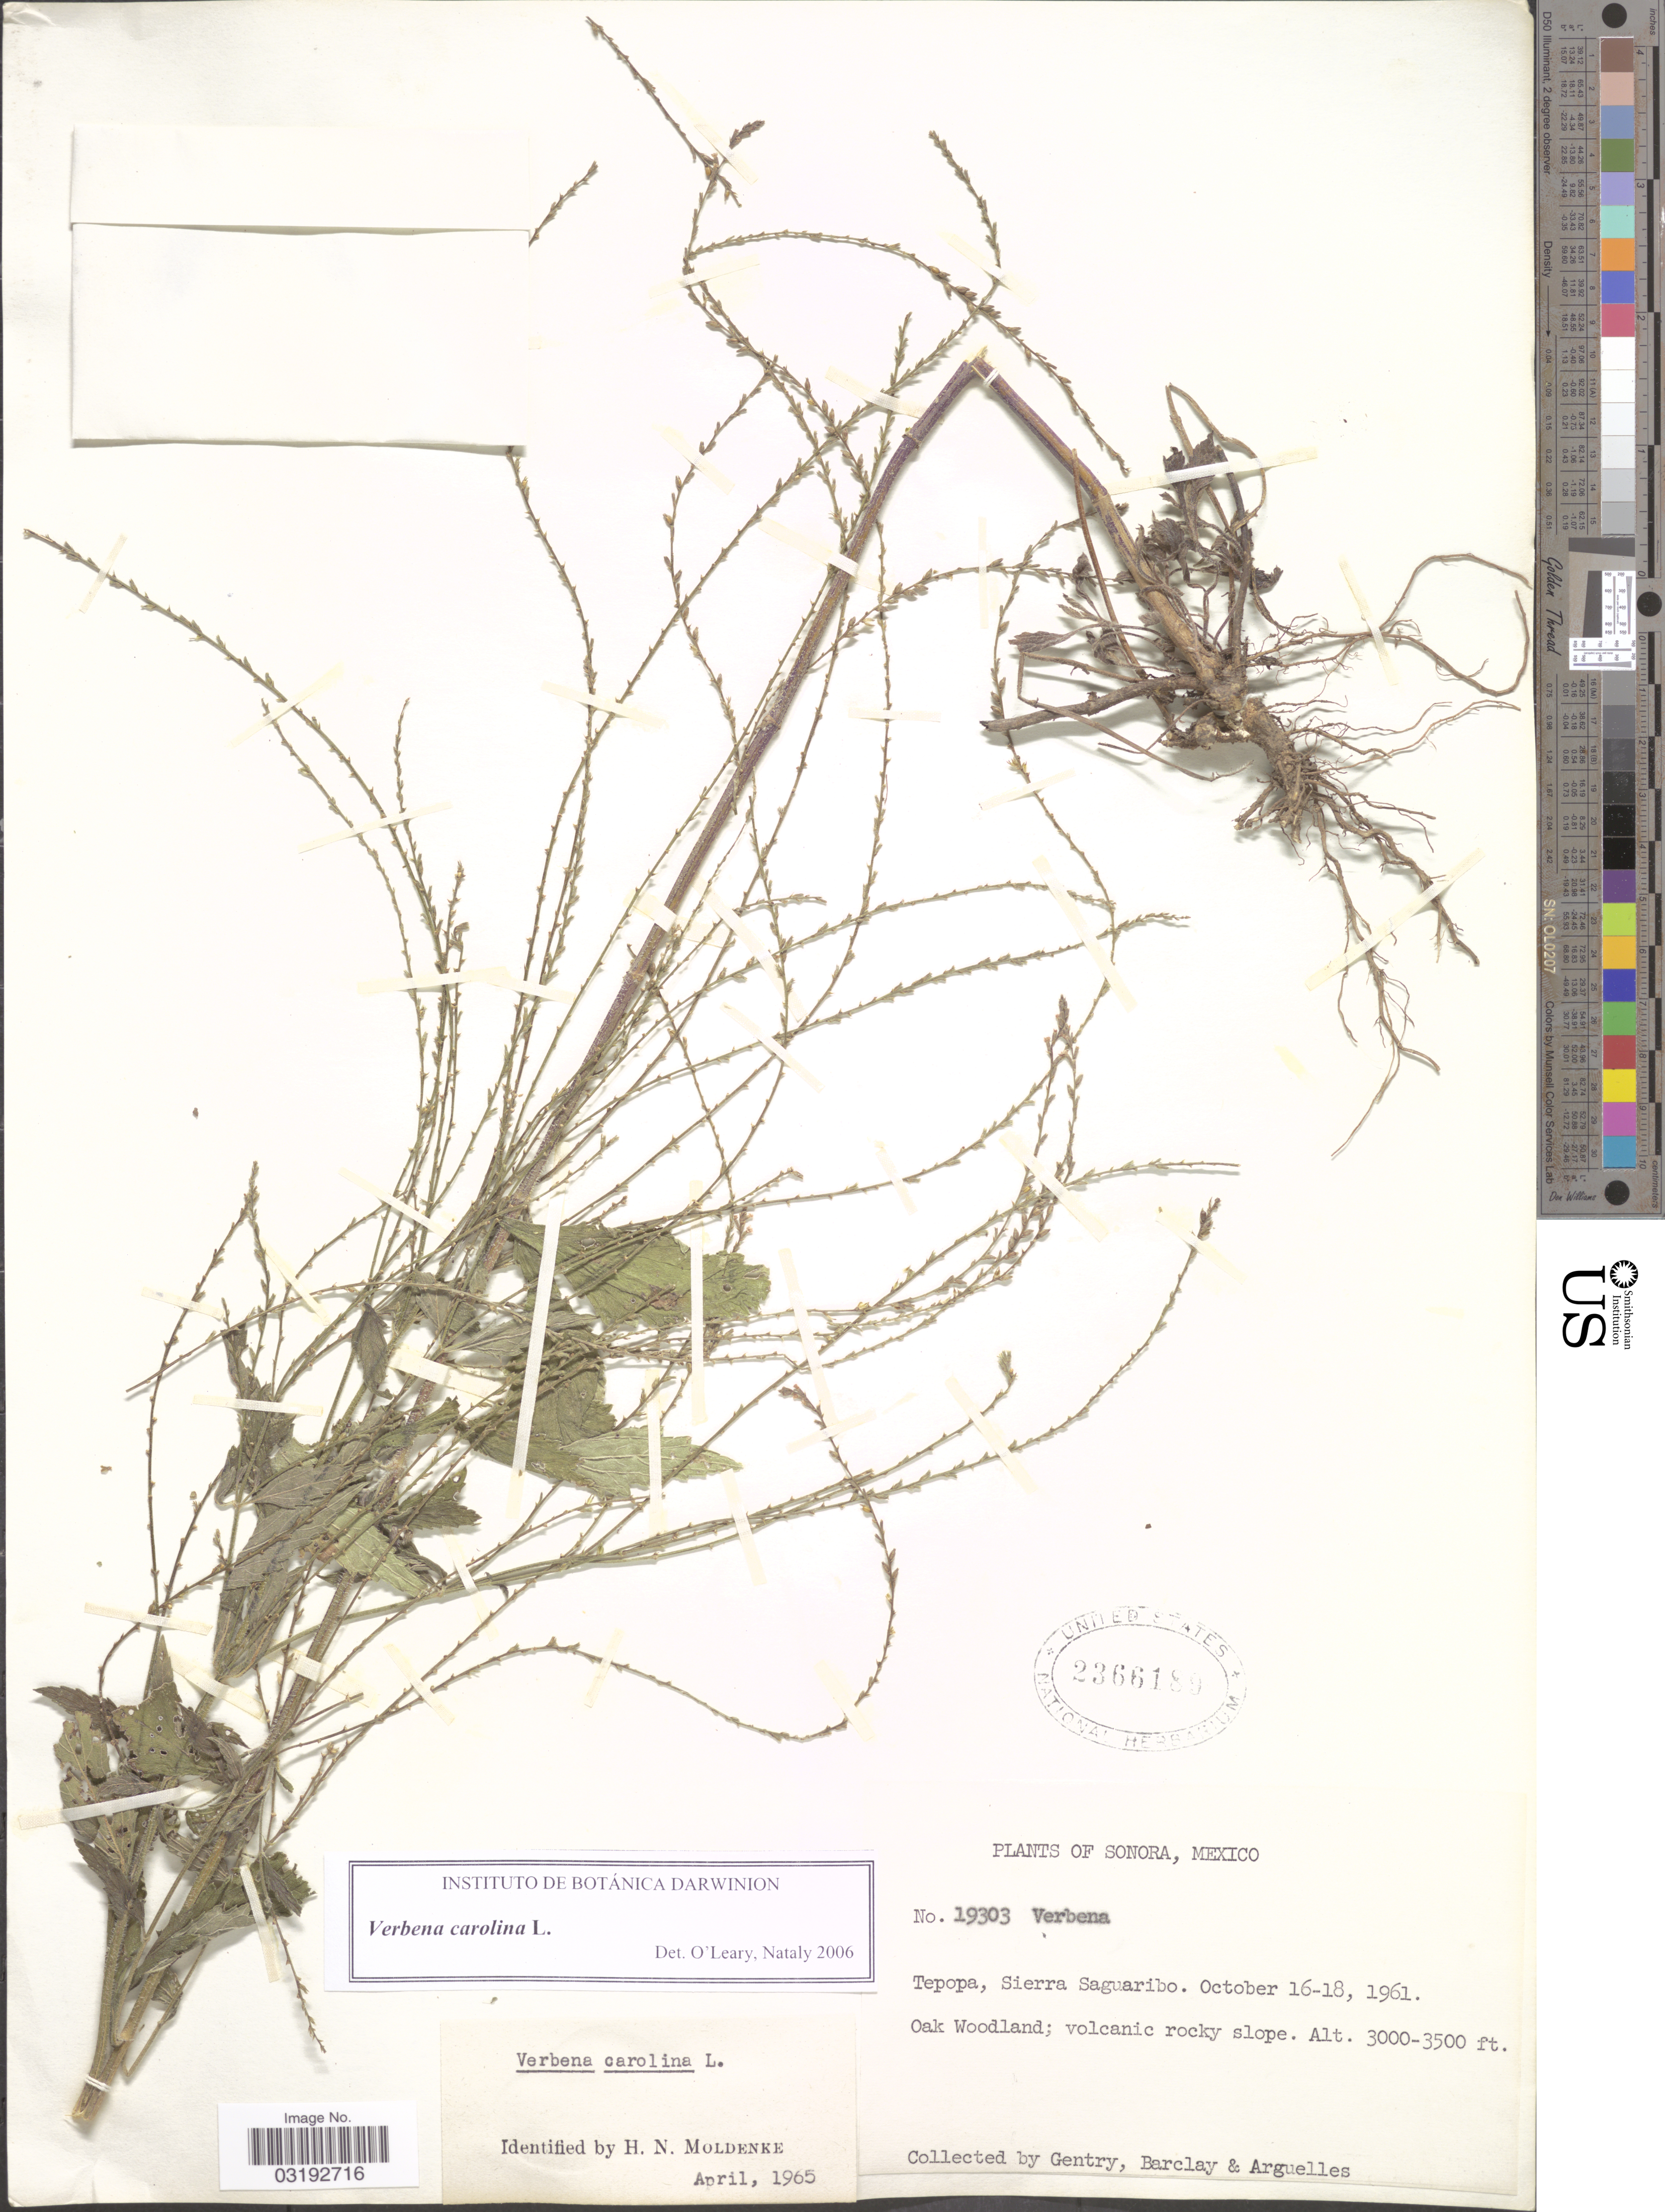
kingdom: Plantae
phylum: Tracheophyta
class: Magnoliopsida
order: Lamiales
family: Verbenaceae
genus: Verbena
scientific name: Verbena carolina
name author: L.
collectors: Gentry, --, -- Barclay & Arguelles, --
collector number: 19303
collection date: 1961-10-16/1961-10-18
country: Mexico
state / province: Sonora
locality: Tepopa, Sierra Saguaribo.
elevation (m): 914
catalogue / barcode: US 2366189